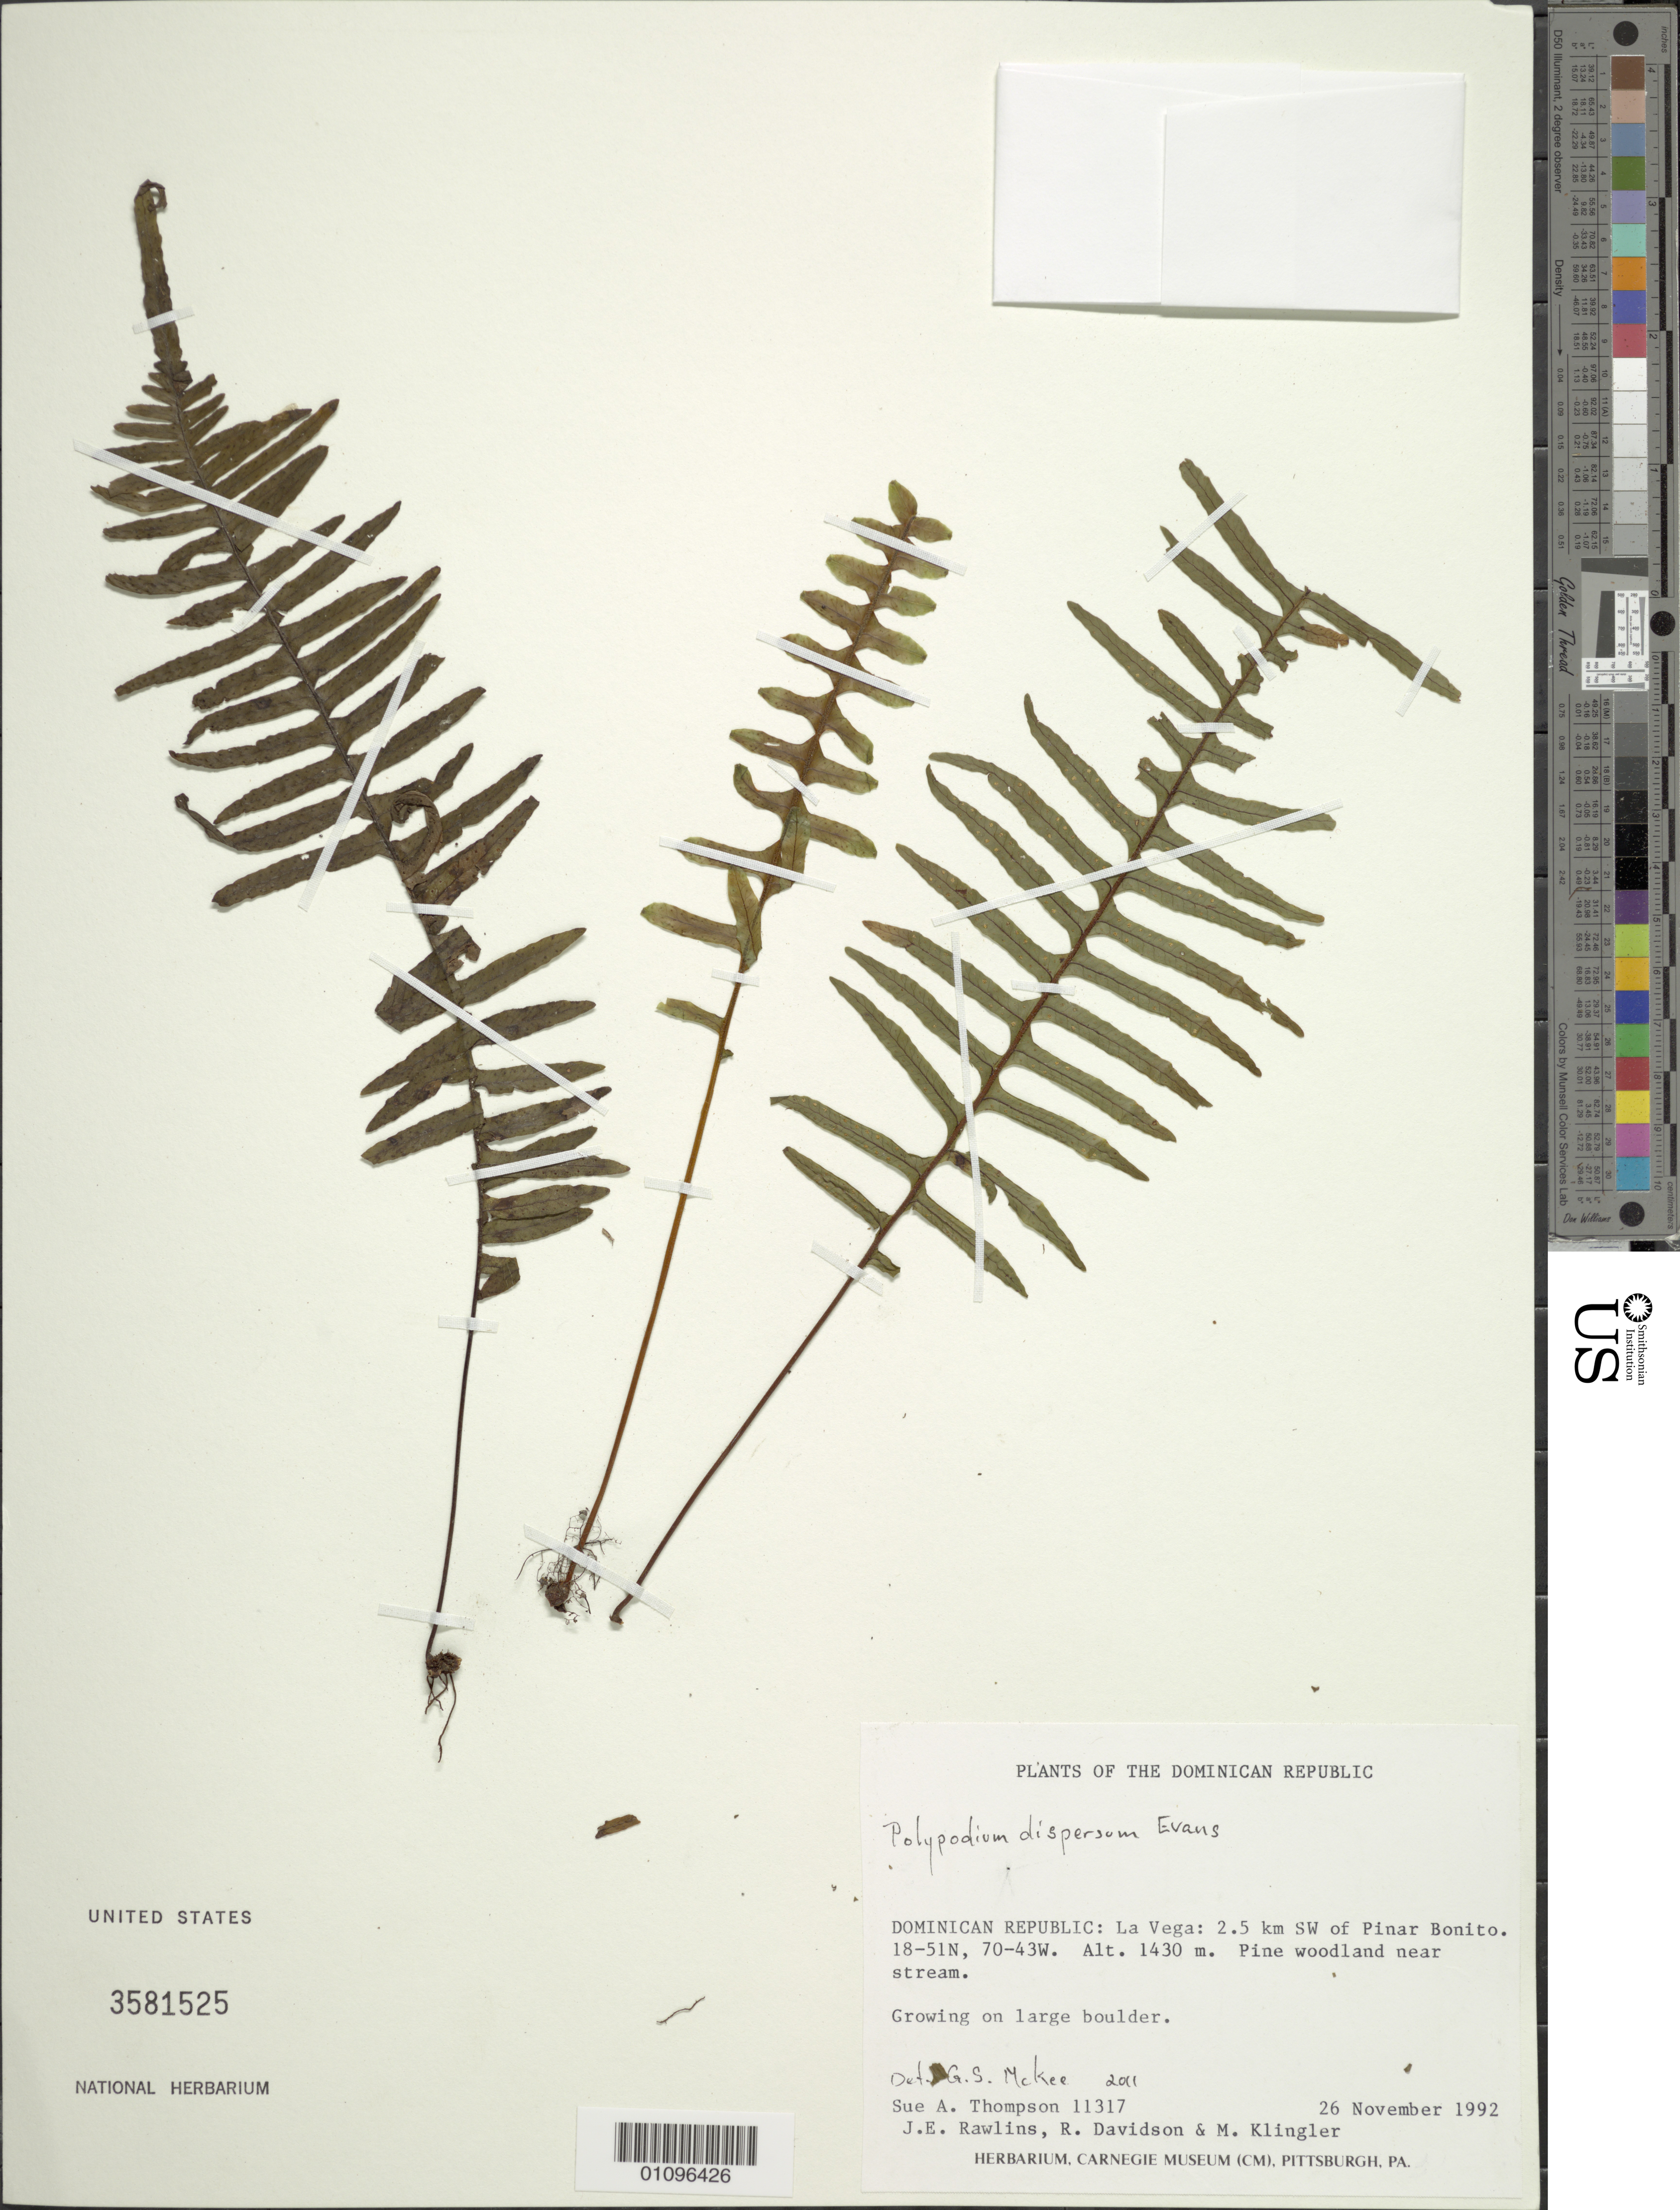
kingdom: Plantae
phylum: Tracheophyta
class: Polypodiopsida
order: Polypodiales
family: Polypodiaceae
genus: Pecluma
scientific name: Pecluma dispersa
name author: (A.M. Evans) M.G. Price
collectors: S. A. Thompson, J. Rawlins, R. Davidson & M. Klingler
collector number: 11317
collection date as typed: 26 Nov 1992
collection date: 1992-11-26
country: Dominican Republic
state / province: La Vega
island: Hispaniola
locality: Pinar Bonito, 2.5 km SW of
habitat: Pine woodland near stream; growing on large boulder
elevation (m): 1430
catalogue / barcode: US 3581525